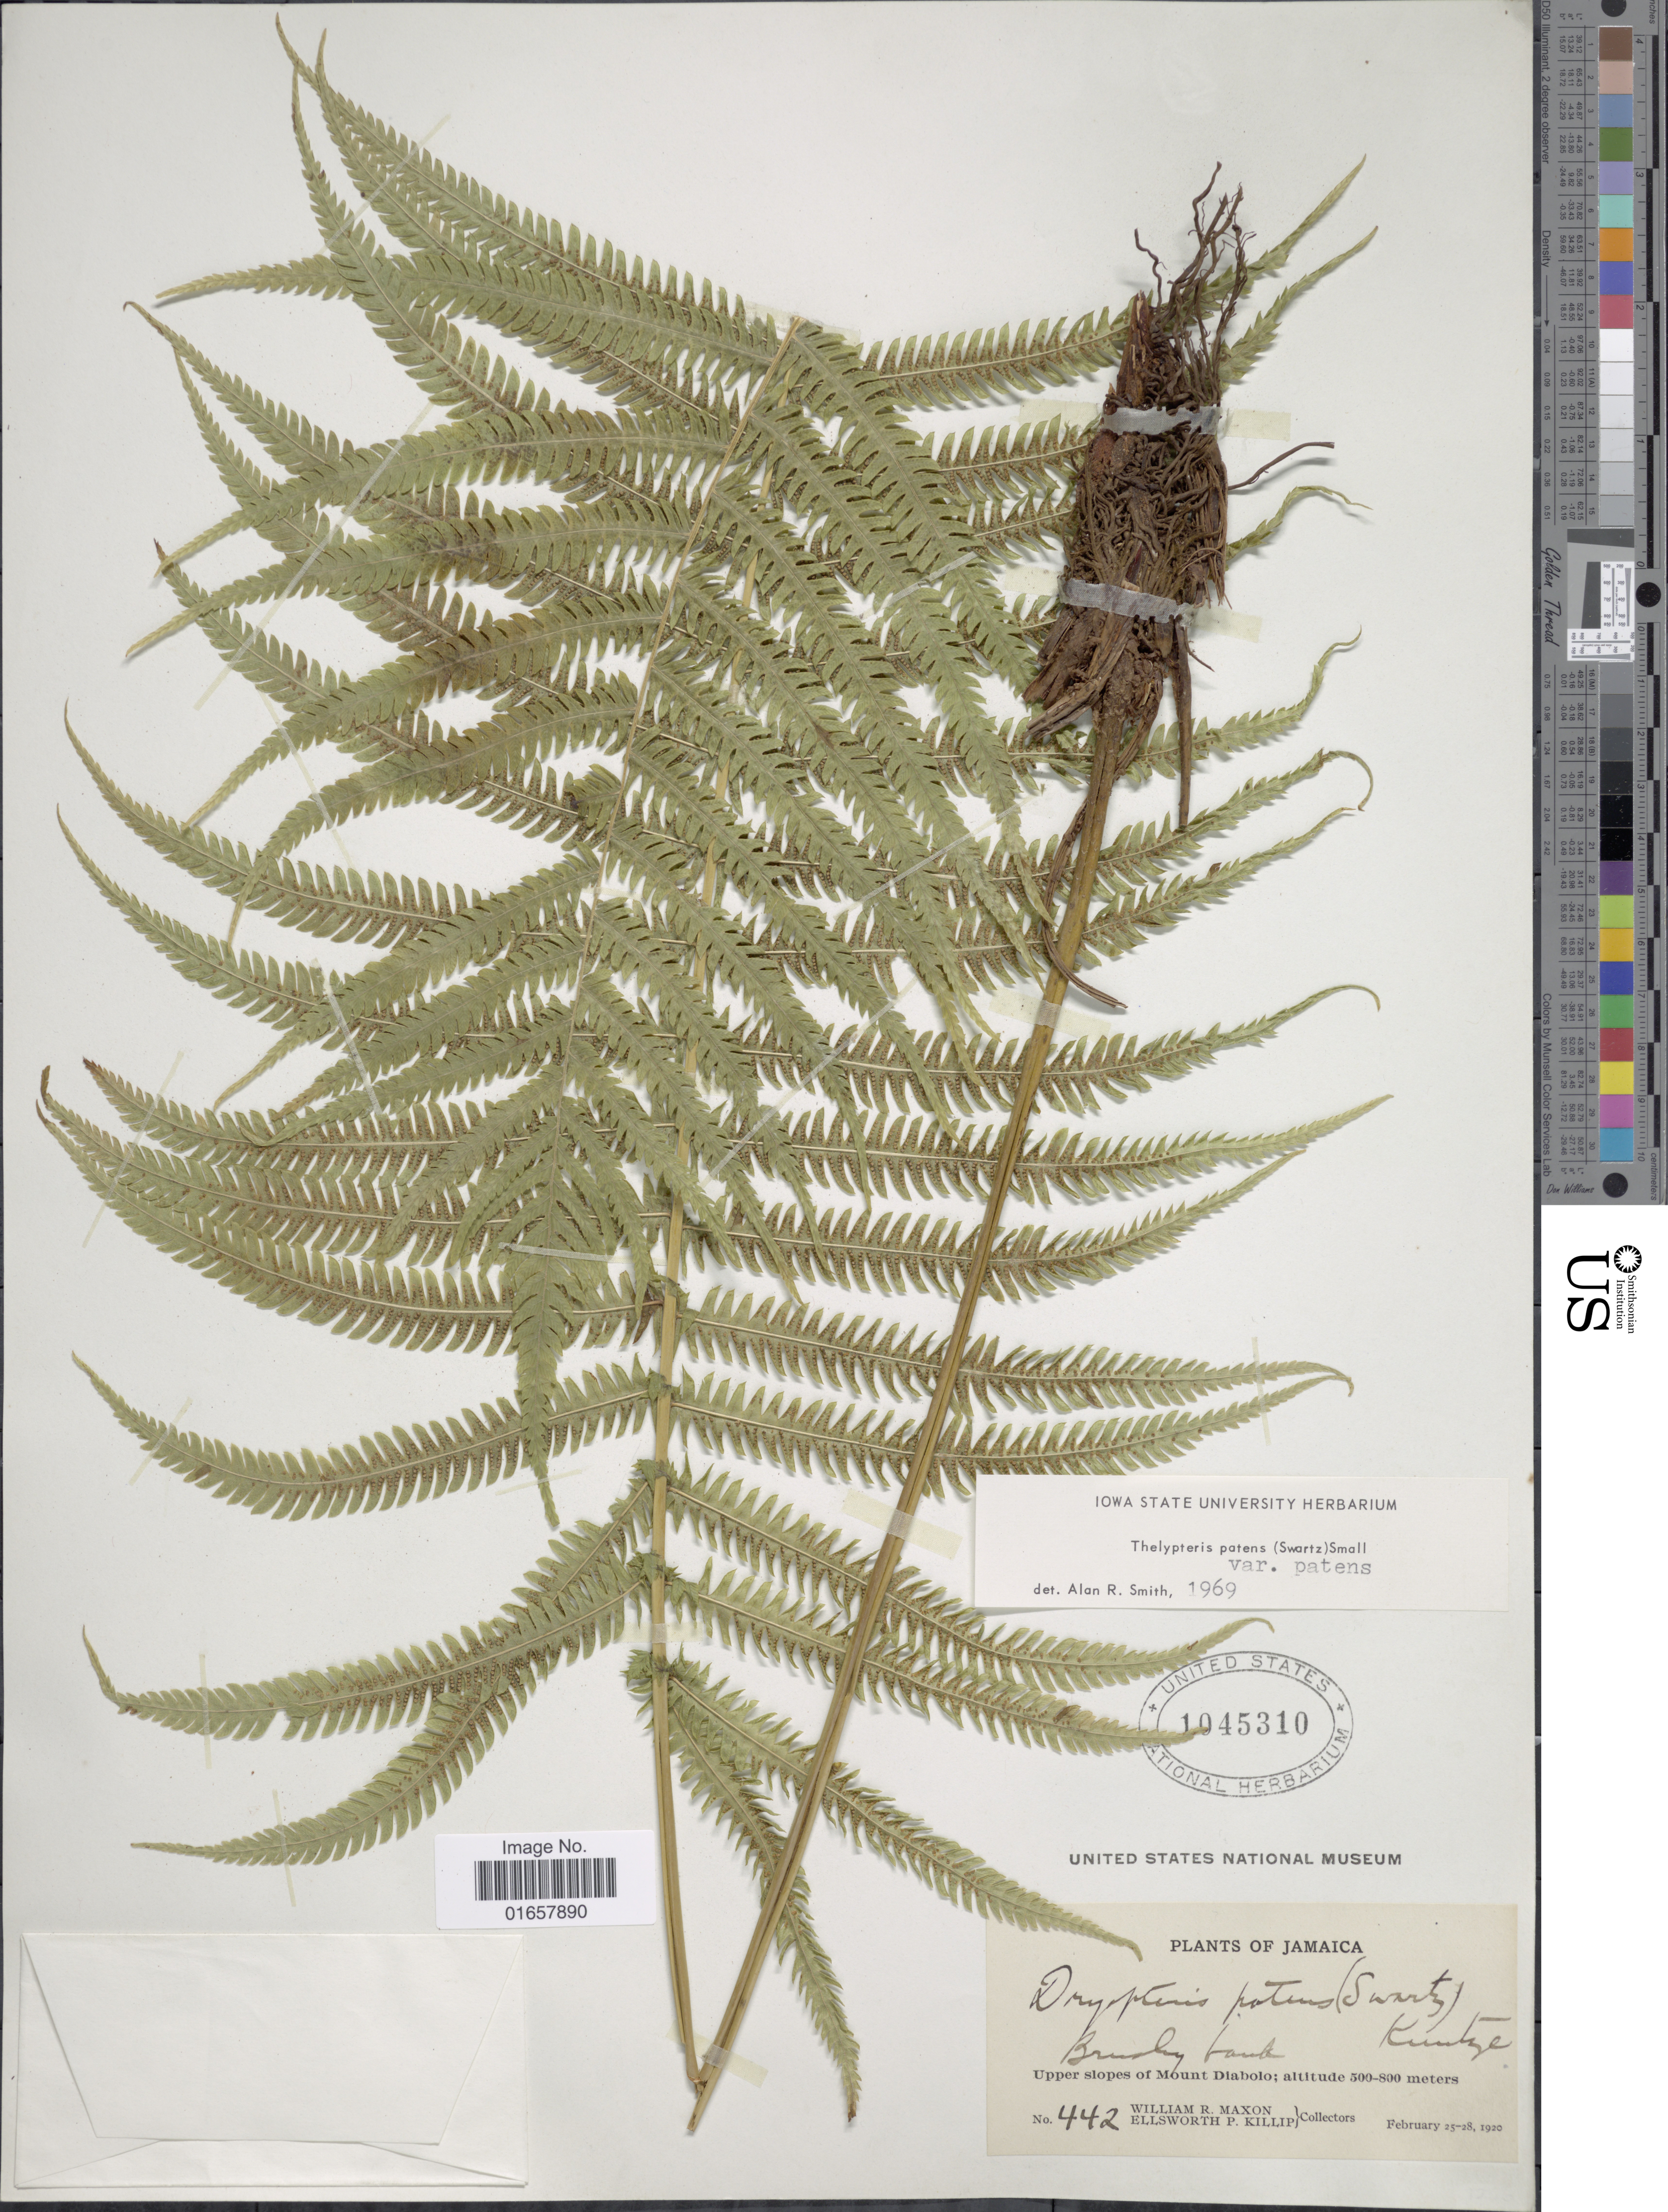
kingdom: Plantae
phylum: Tracheophyta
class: Polypodiopsida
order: Polypodiales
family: Thelypteridaceae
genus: Christella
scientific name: Christella patens var. patens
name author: (Sw.) Holttum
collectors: W. R. Maxon & E. P. Killip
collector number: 442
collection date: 1920-02-25/1920-02-28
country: Jamaica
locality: Jamaica, Upper slopes of Mount Diabolo.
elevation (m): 500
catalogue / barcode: US 1045310